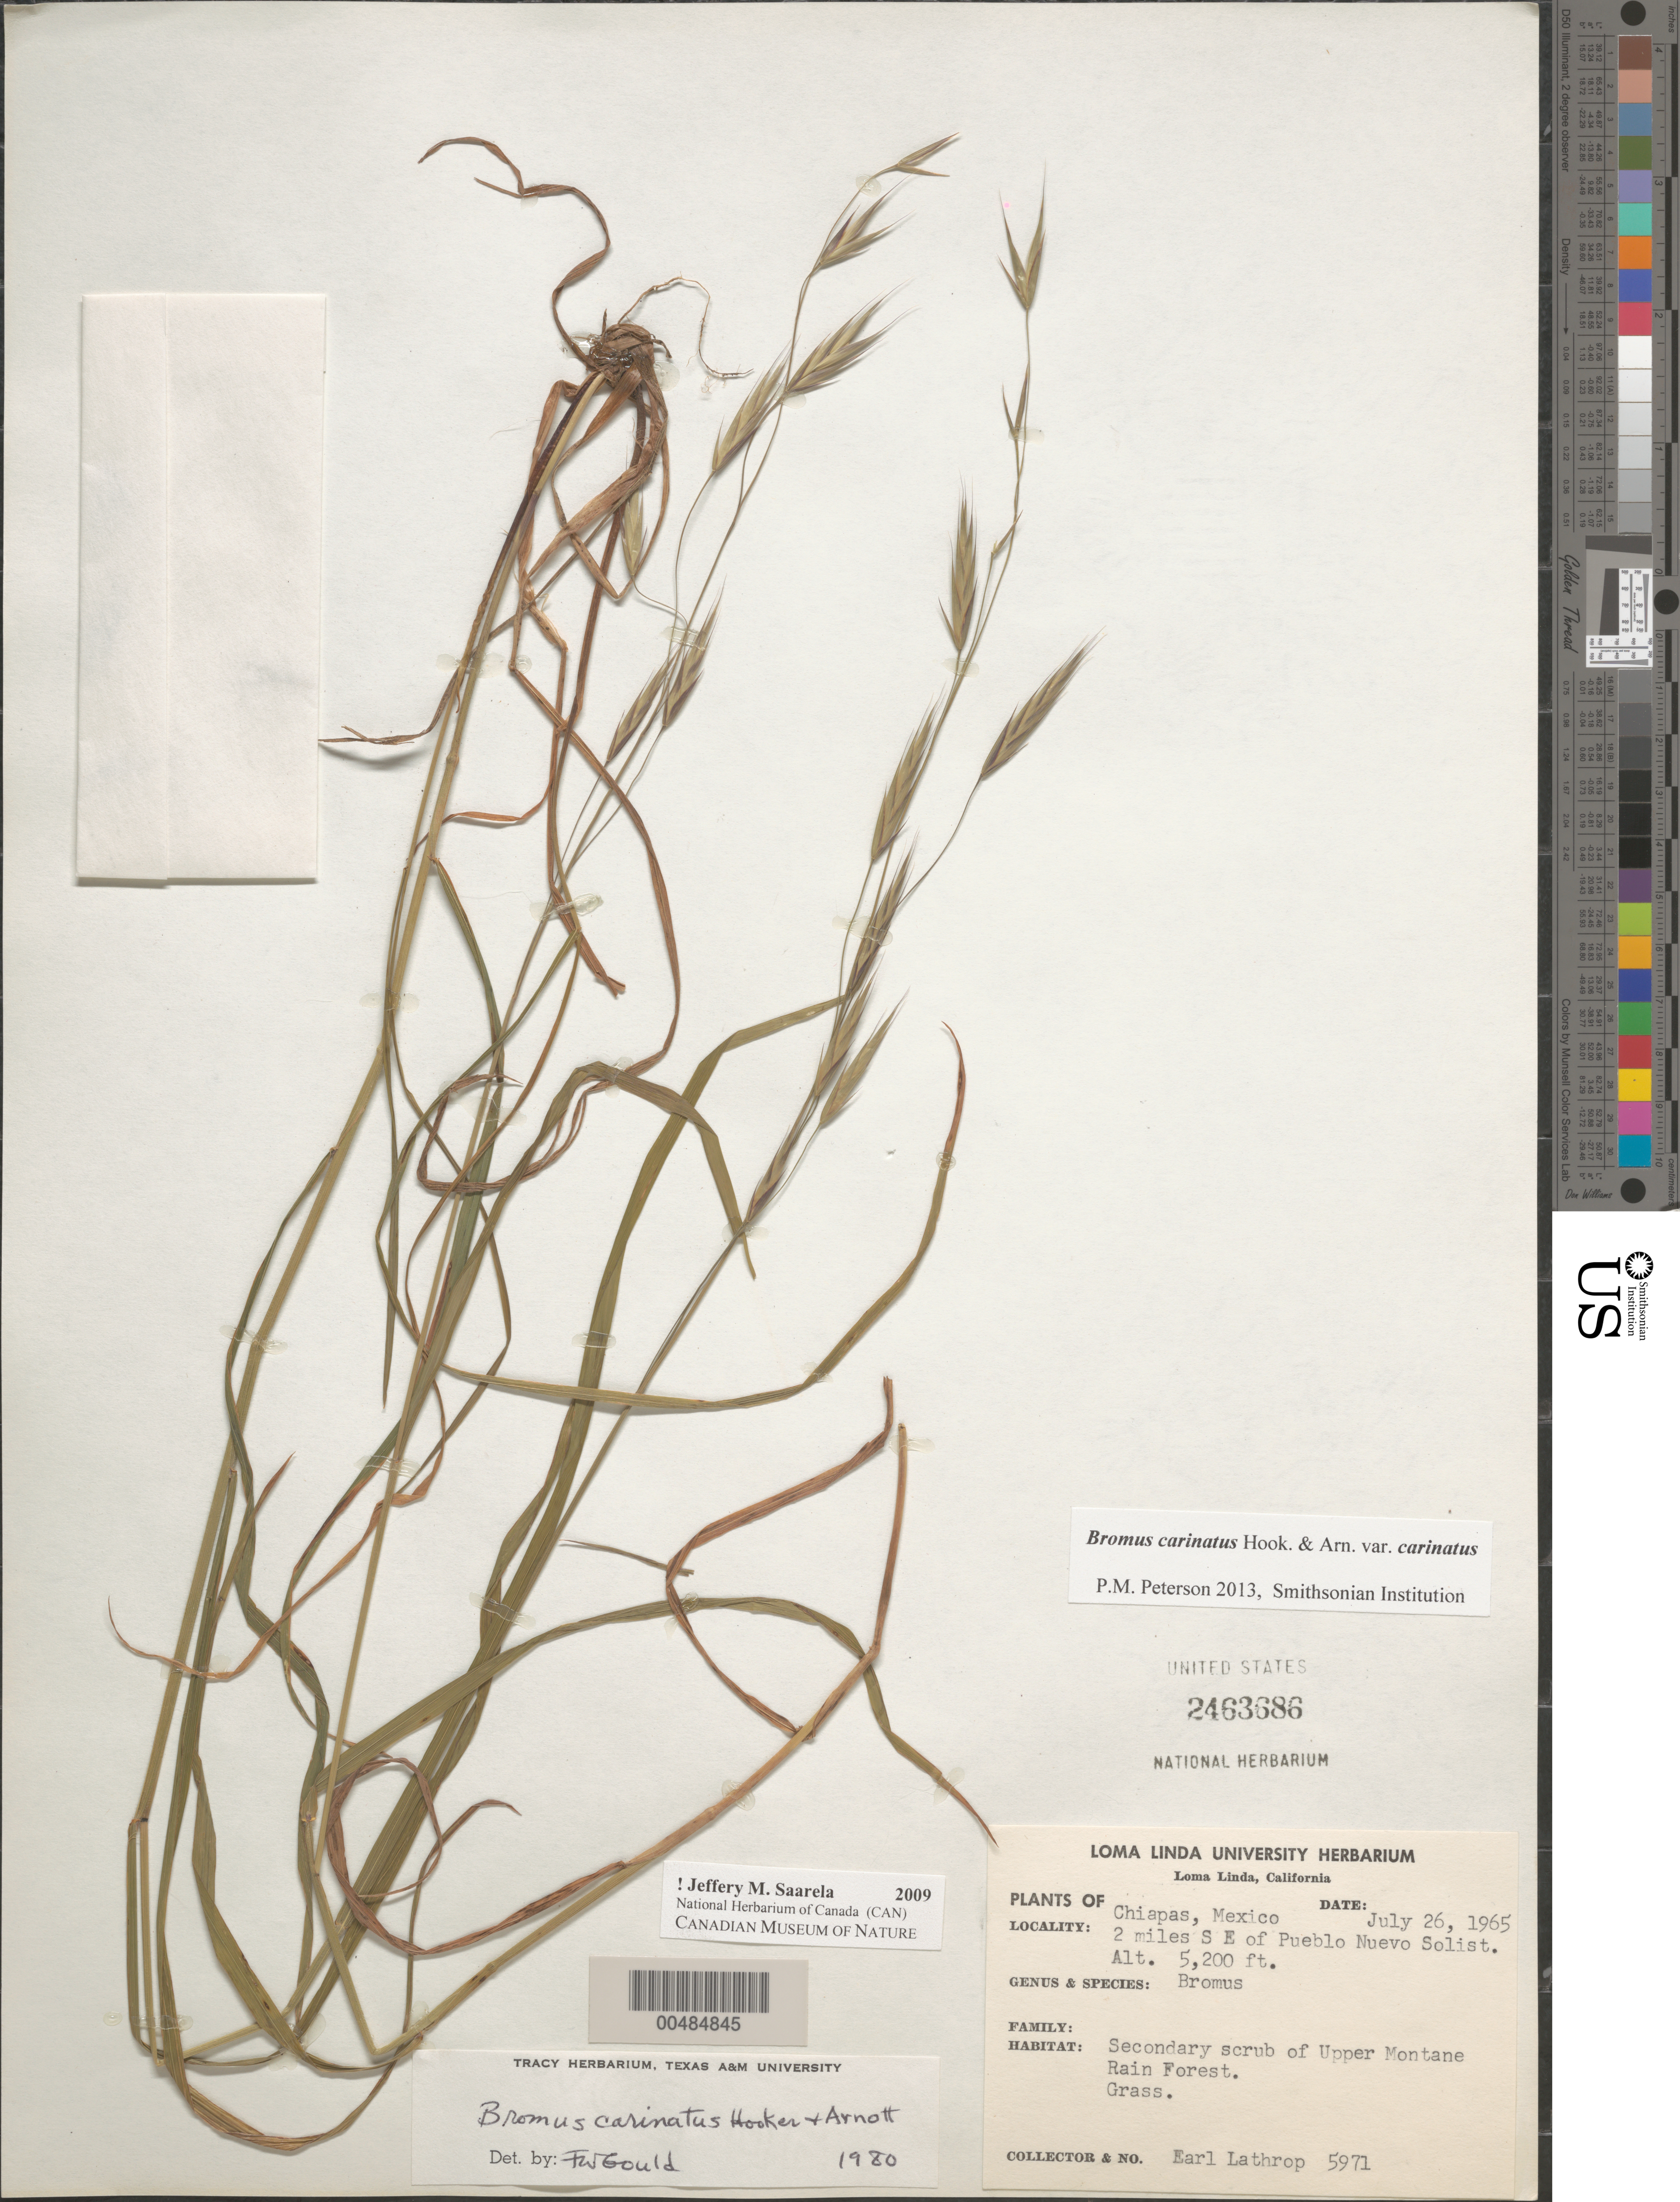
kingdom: Plantae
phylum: Tracheophyta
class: Liliopsida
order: Poales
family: Poaceae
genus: Bromus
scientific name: Bromus carinatus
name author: Hook. & Arn.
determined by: Gould, F. W.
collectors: E. W. Lathrop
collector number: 5971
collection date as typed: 26 Jul 1965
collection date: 1965-07-26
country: Mexico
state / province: Chiapas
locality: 2 mi SE of Pueblo Nuevo Solistahuacán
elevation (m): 1585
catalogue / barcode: US 2463686